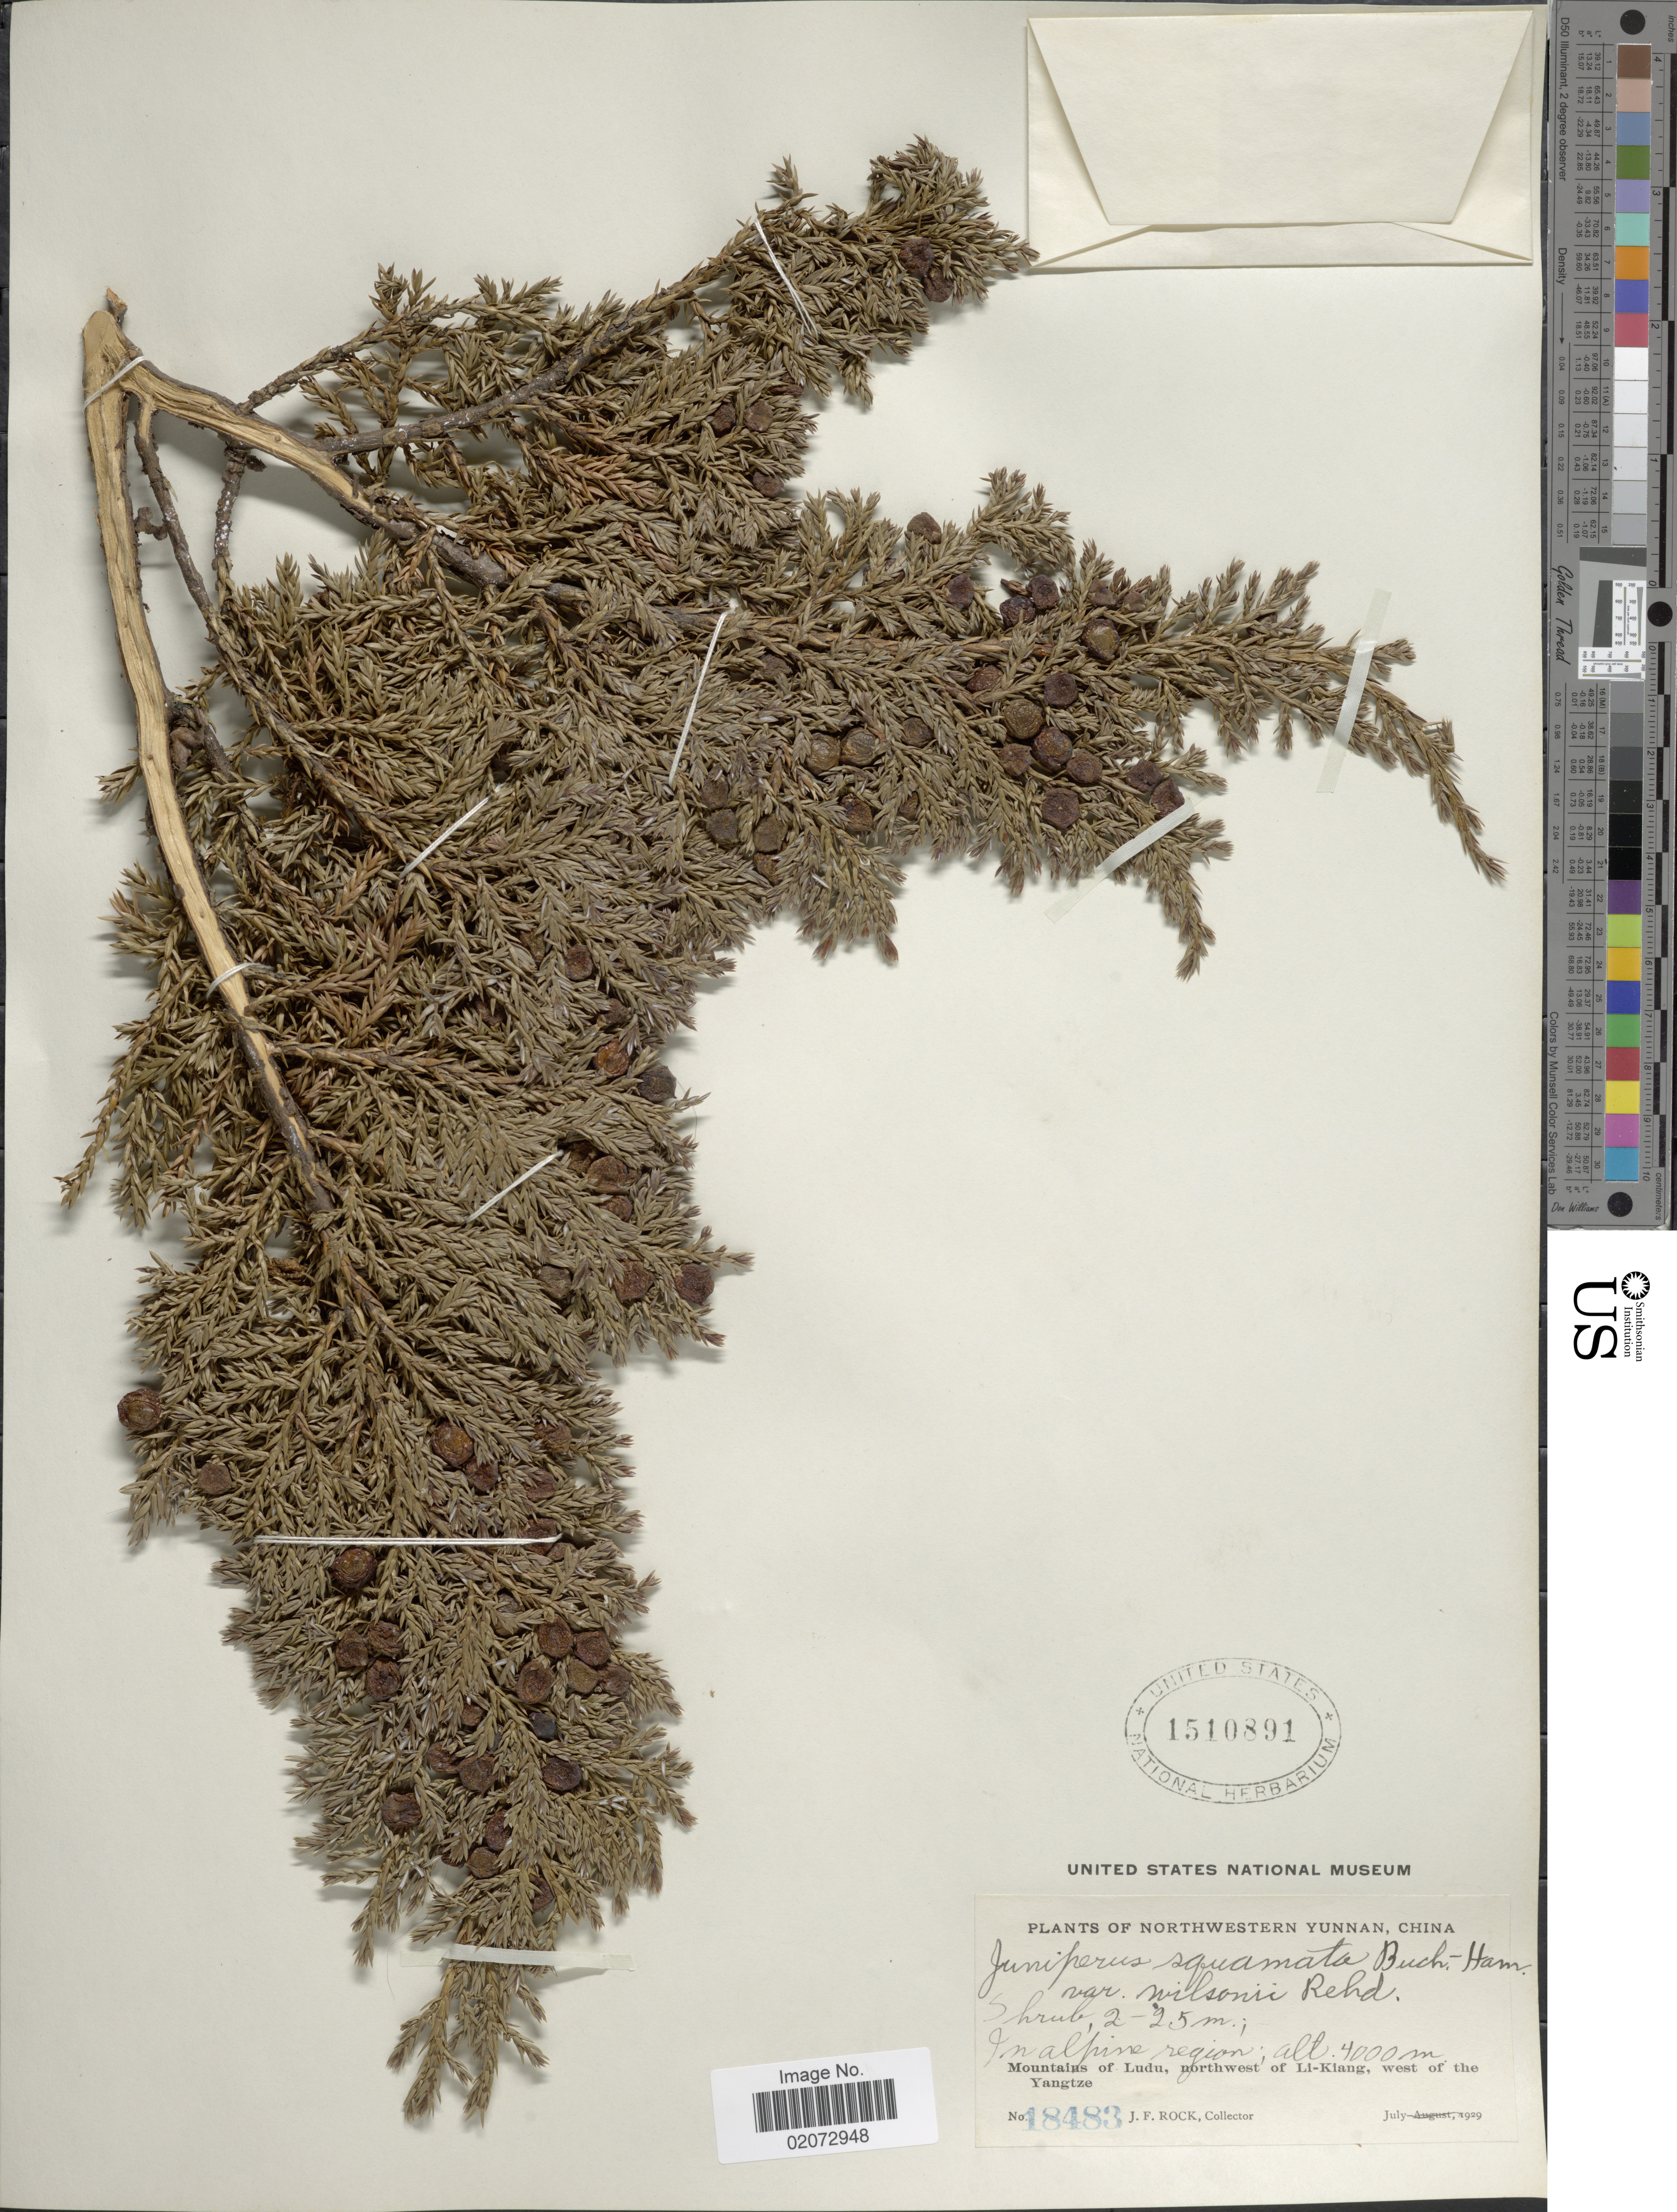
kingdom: Plantae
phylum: Tracheophyta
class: Pinopsida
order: Pinales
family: Cupressaceae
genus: Juniperus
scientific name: Juniperus squamata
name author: Buch.-Ham. ex D. Don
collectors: J. Rock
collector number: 18483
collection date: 1929-07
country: China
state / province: Yunnan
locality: Northwestern Yunnan, China. In alpine region, Mountains of Ludu, northwest of Li-Kiang, west of the Yangtze.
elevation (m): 4000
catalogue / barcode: US 1510891